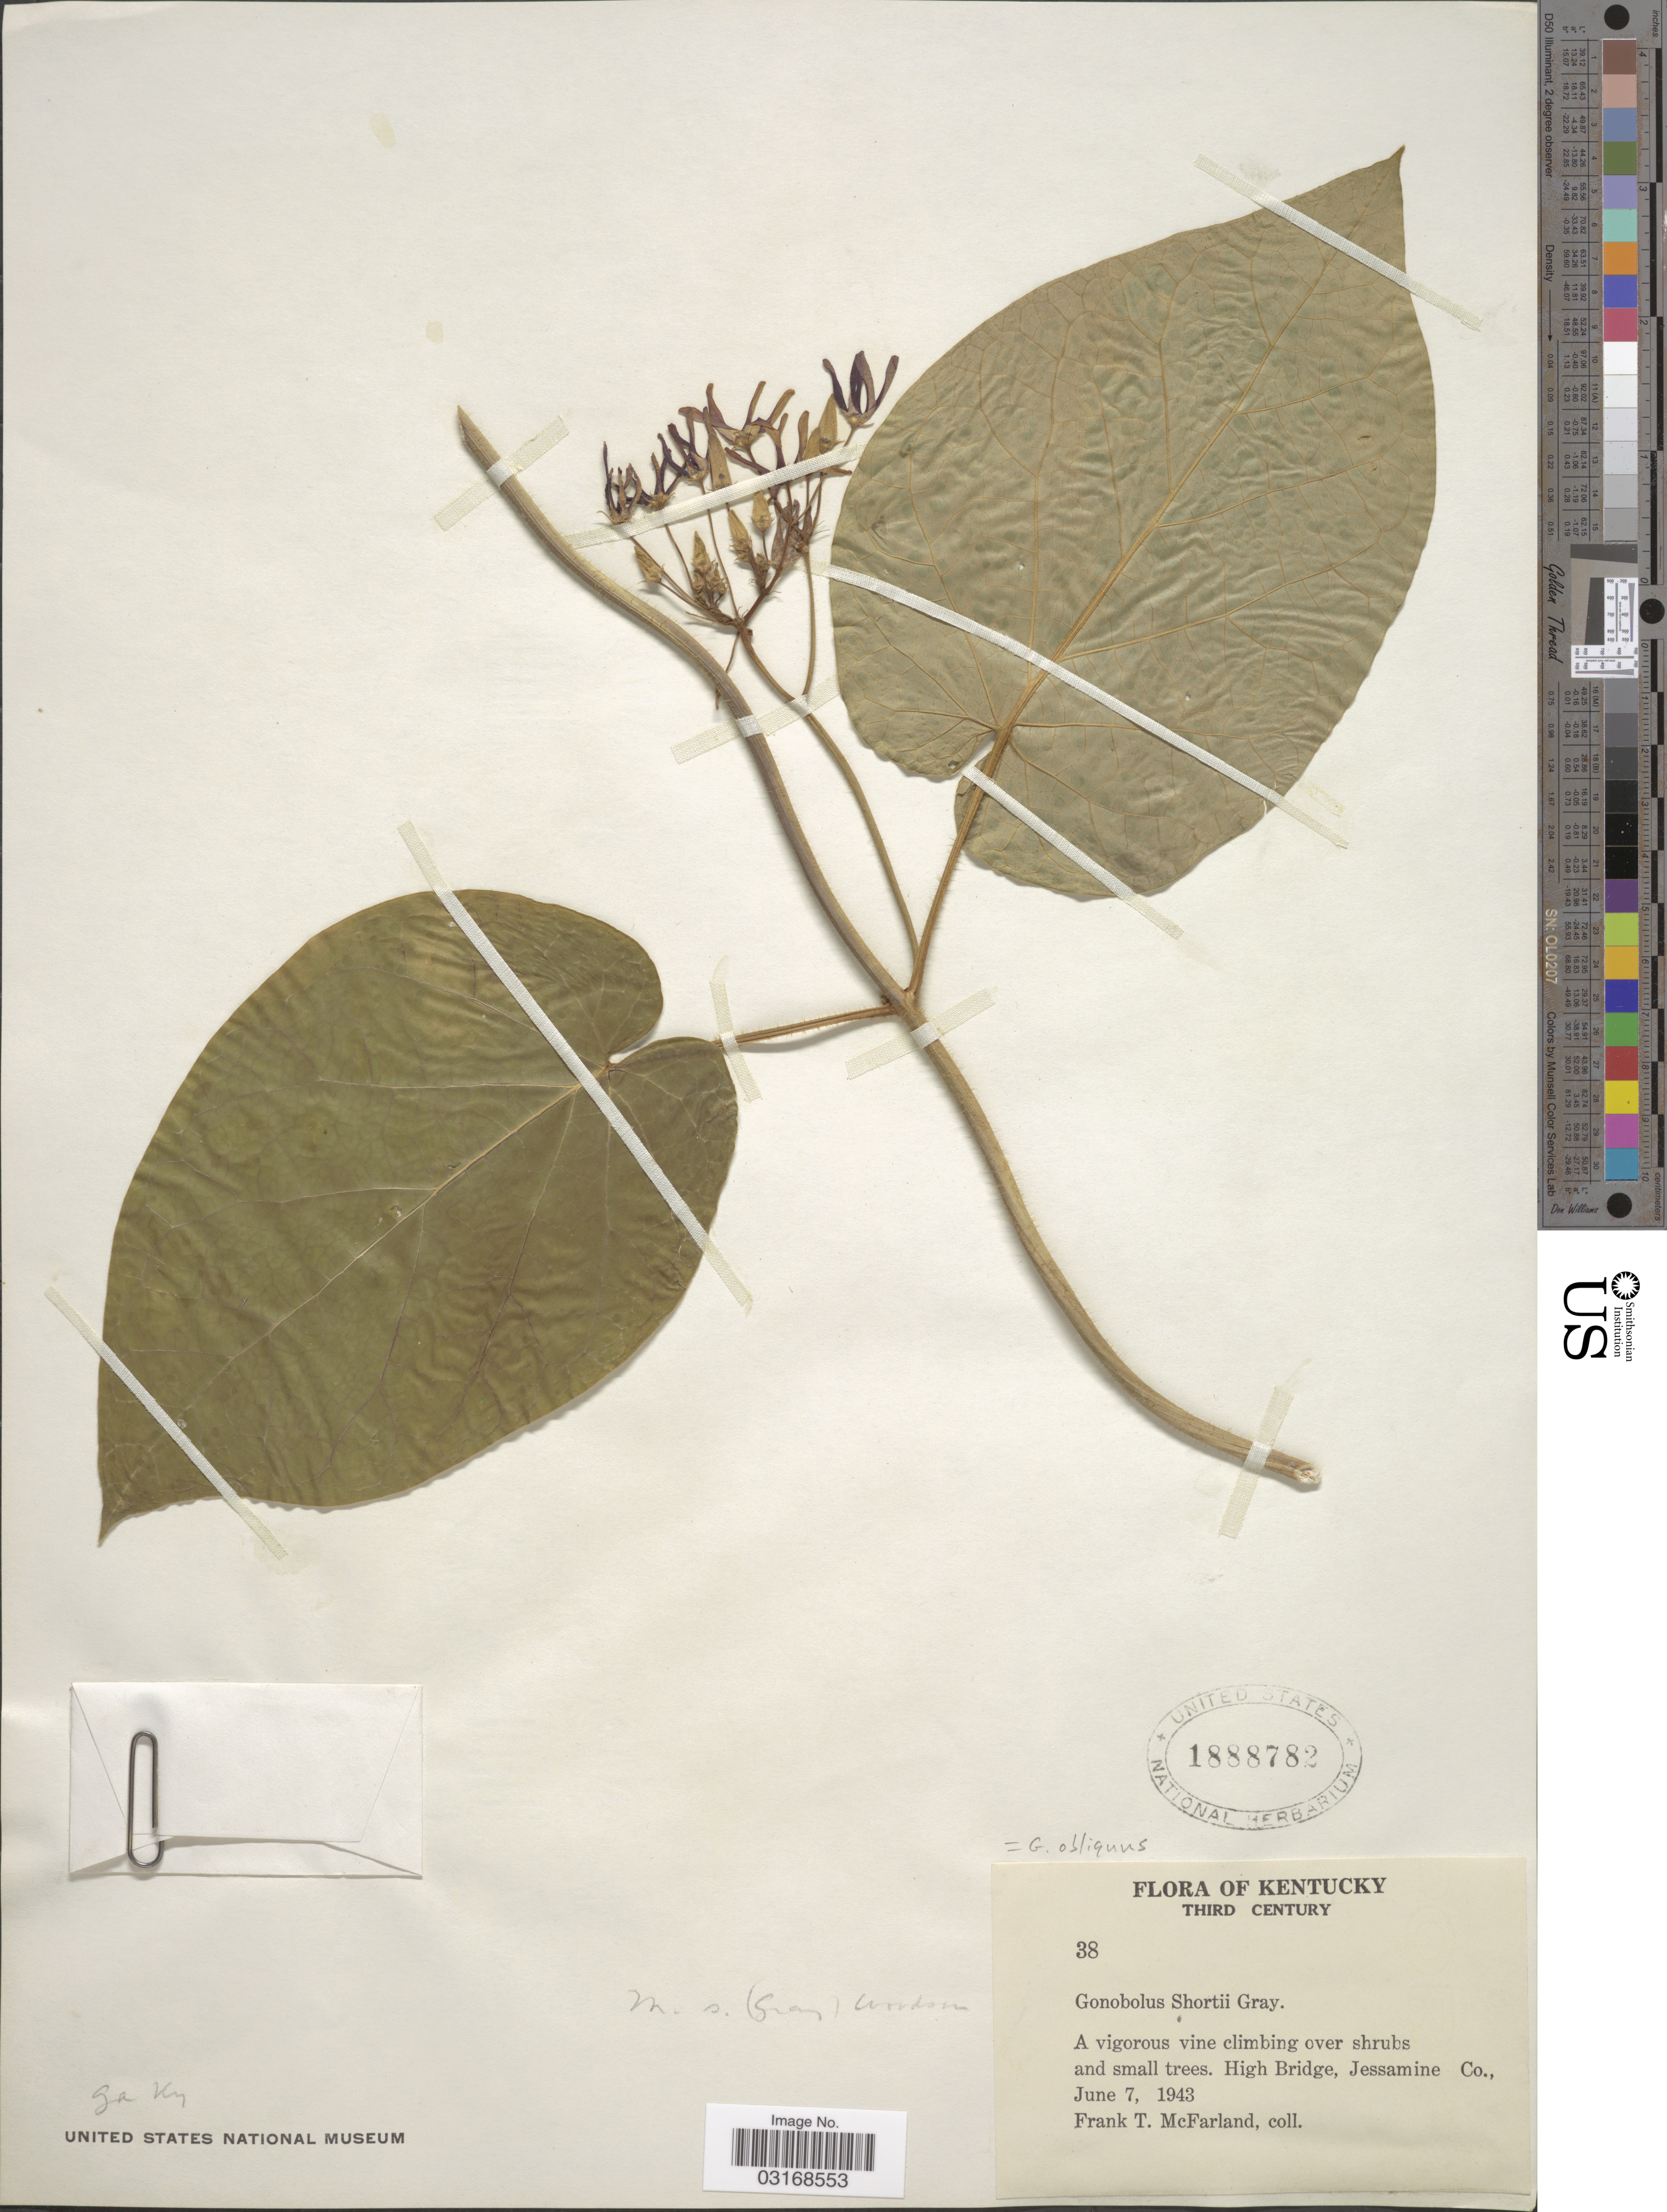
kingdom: Plantae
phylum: Tracheophyta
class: Magnoliopsida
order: Gentianales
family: Apocynaceae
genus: Matelea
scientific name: Matelea obliqua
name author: (Jacq.) Woodson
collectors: F. McFarland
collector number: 38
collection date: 1943-06-07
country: United States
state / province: Kentucky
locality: High Bridge, Jessamine Co.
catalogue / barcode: US 1888782